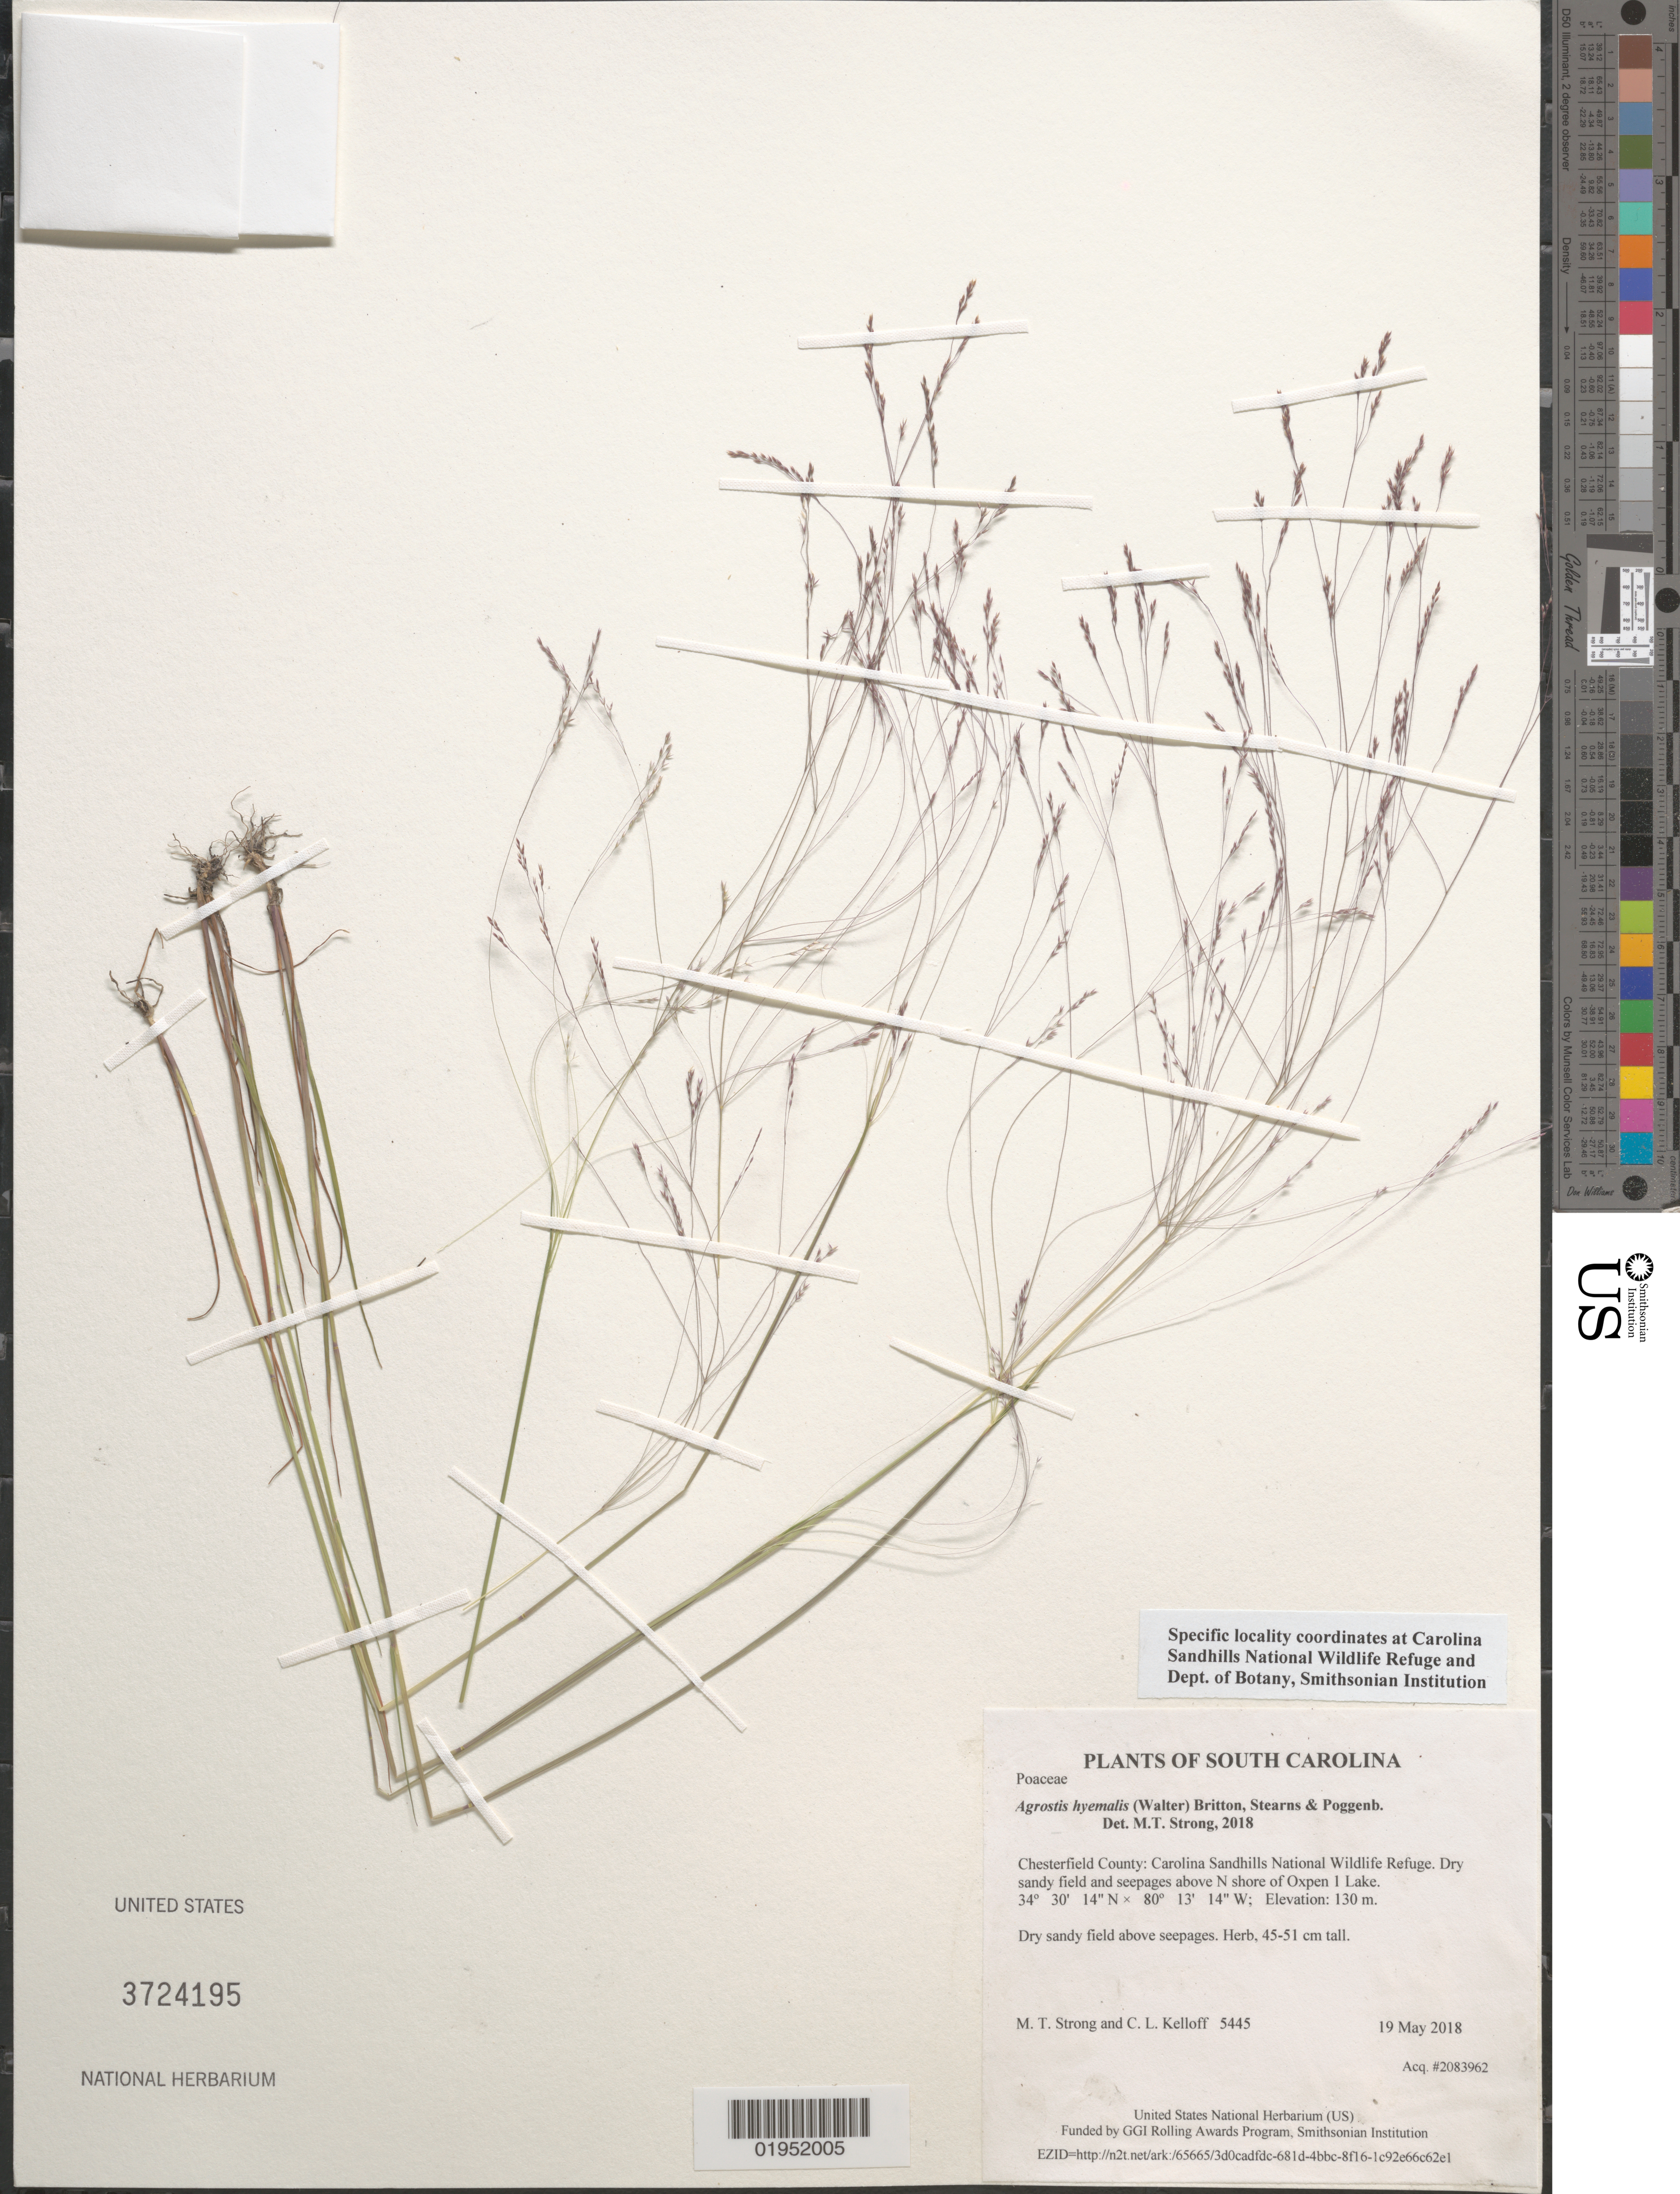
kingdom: Plantae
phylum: Tracheophyta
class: Liliopsida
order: Poales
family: Poaceae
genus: Agrostis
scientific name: Agrostis hyemalis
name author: (Walter) Britton et al.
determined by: Strong, Mark T., (BOT), Smithsonian Institution - National Museum of Natural History (UNITED STATES)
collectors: M. T. Strong & C. L. Kelloff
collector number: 5445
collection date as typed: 19 May 2018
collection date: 2018-05-19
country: United States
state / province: South Carolina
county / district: Chesterfield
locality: Carolina Sandhills National Wildlife Refuge. Dry sandy field and seepages above N shore of Oxpen 1 Lake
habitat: Dry sandy fields above seepages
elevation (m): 130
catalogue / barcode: US 3724195